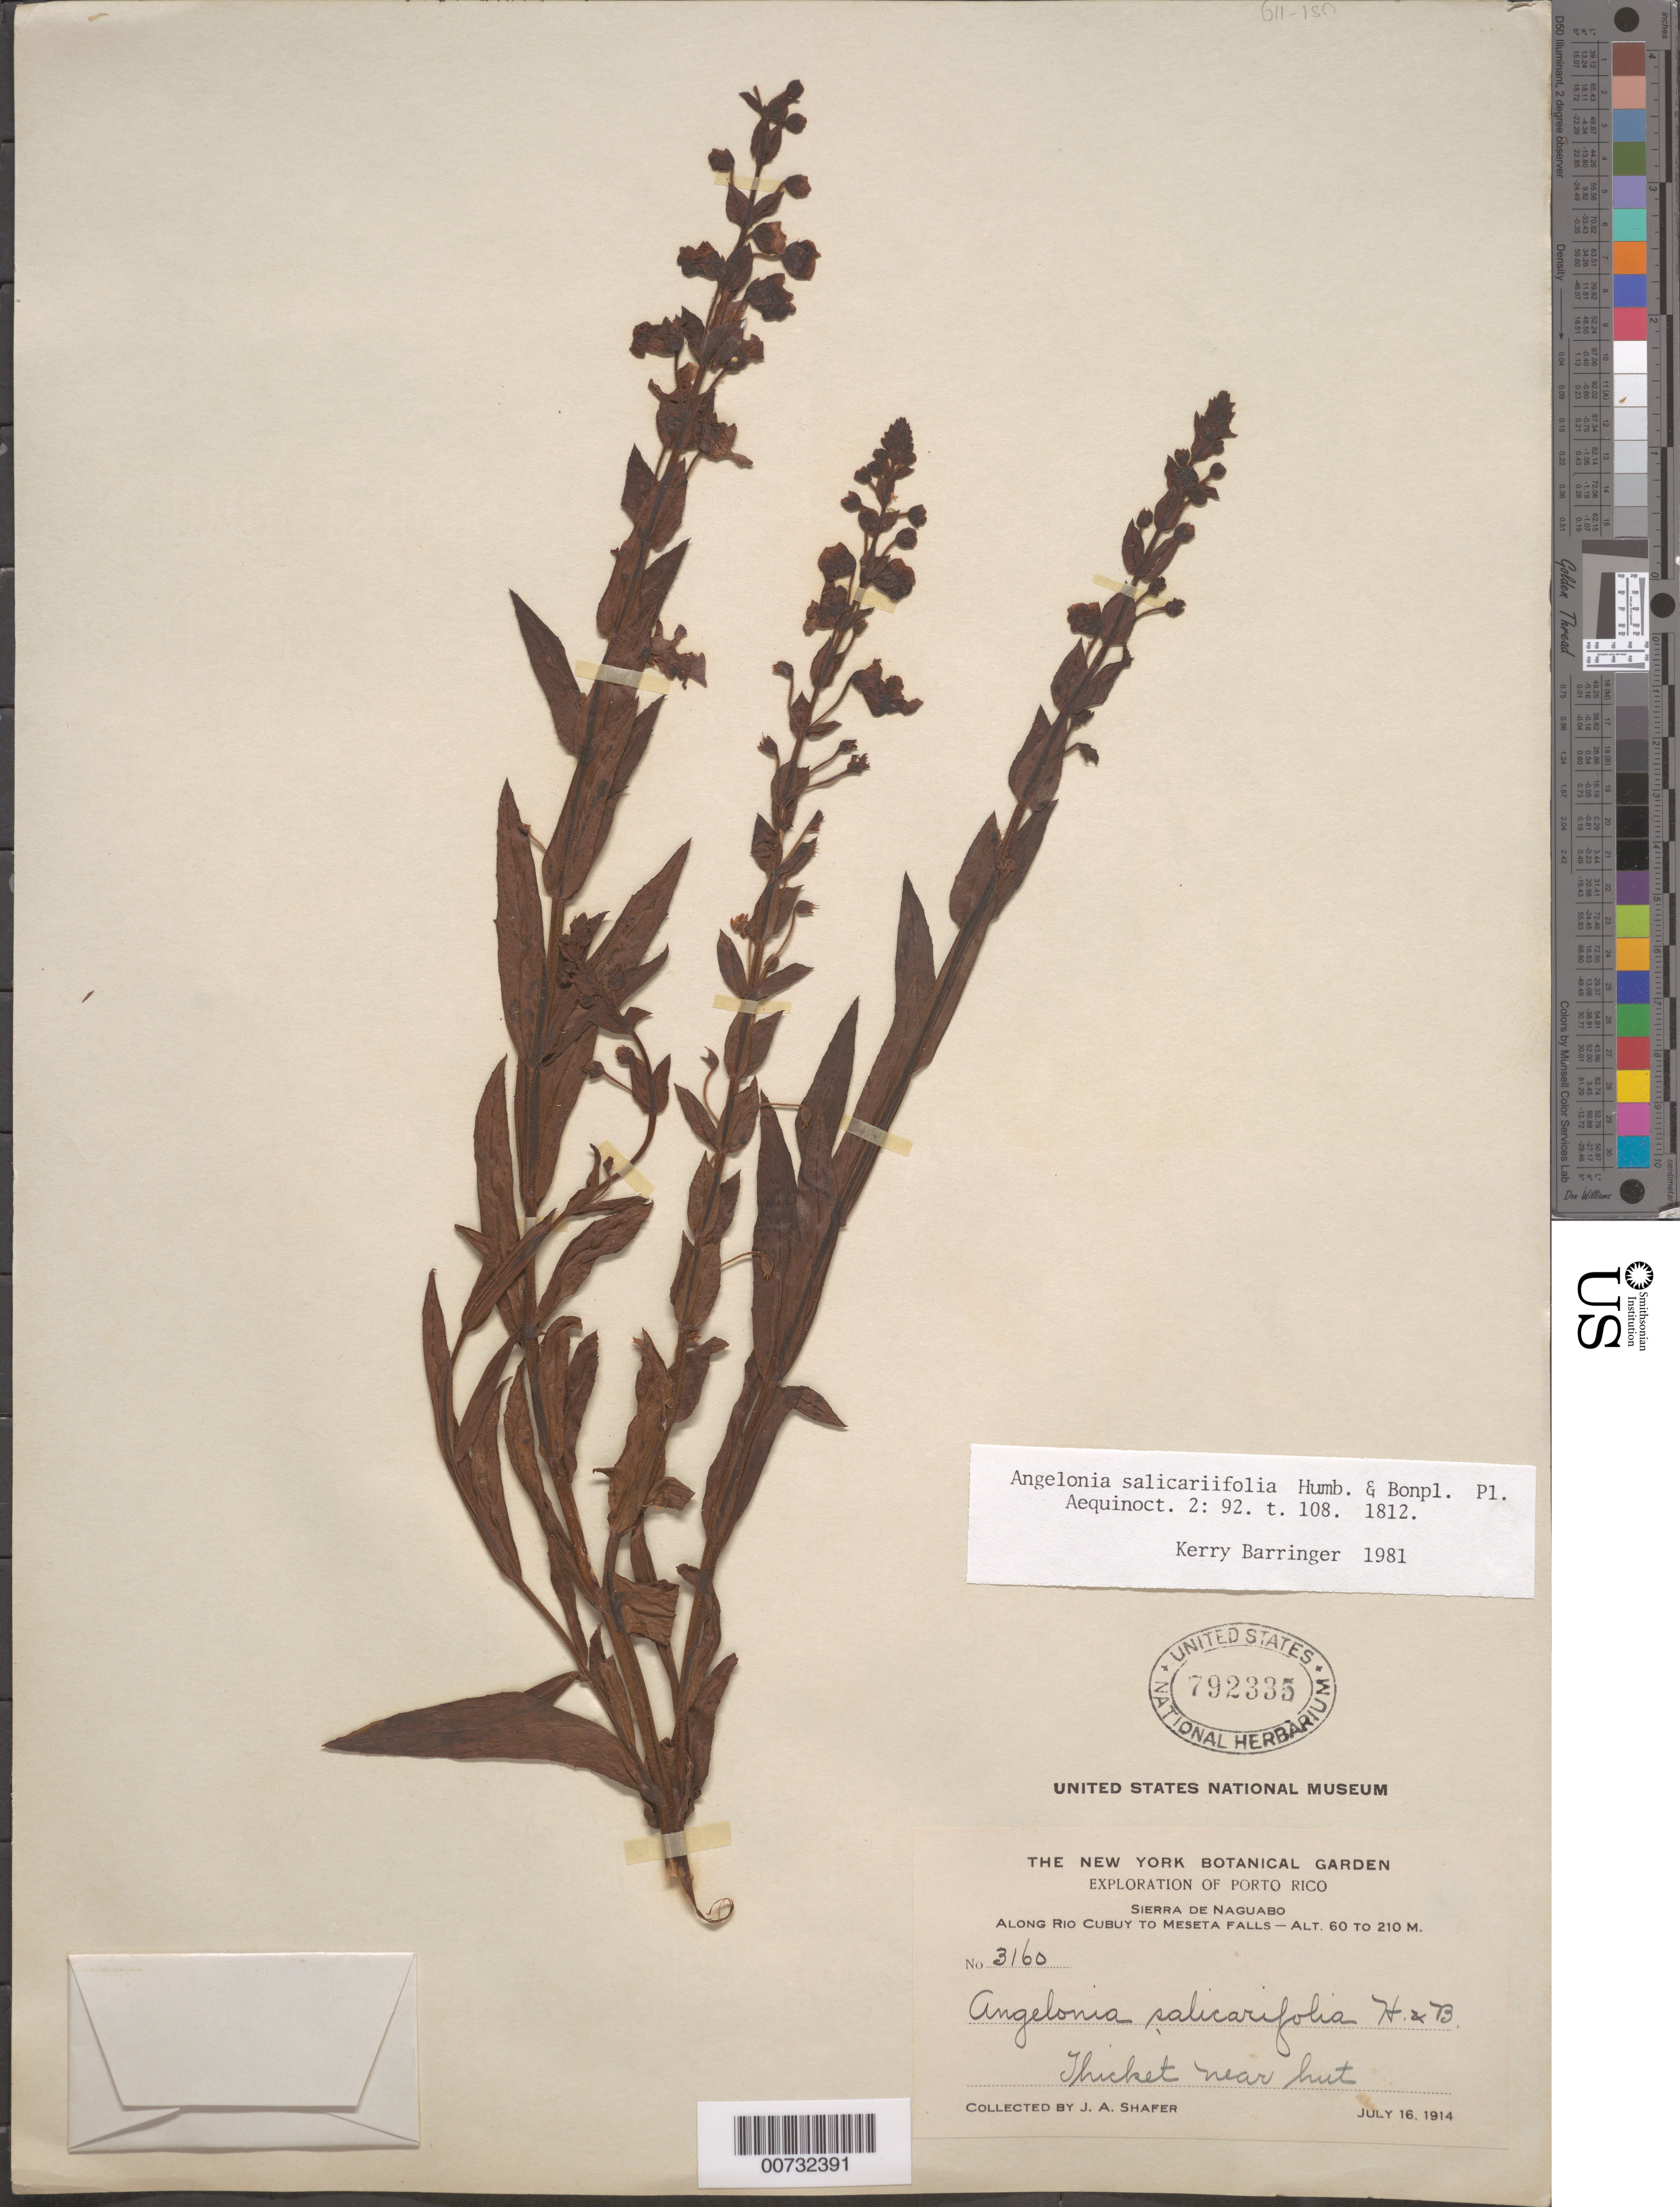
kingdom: Plantae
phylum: Tracheophyta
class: Magnoliopsida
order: Lamiales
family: Plantaginaceae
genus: Angelonia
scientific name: Angelonia salicariifolia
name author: Bonpl.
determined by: Barringer, K.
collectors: J. A. Shafer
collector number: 3160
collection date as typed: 16 Jul 1914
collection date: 1914-07-16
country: Puerto Rico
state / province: Naguabo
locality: Sierra de Naguabo, along Rio Cubuy to Meseta Falls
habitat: Thicket near hut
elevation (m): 60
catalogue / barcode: US 792335